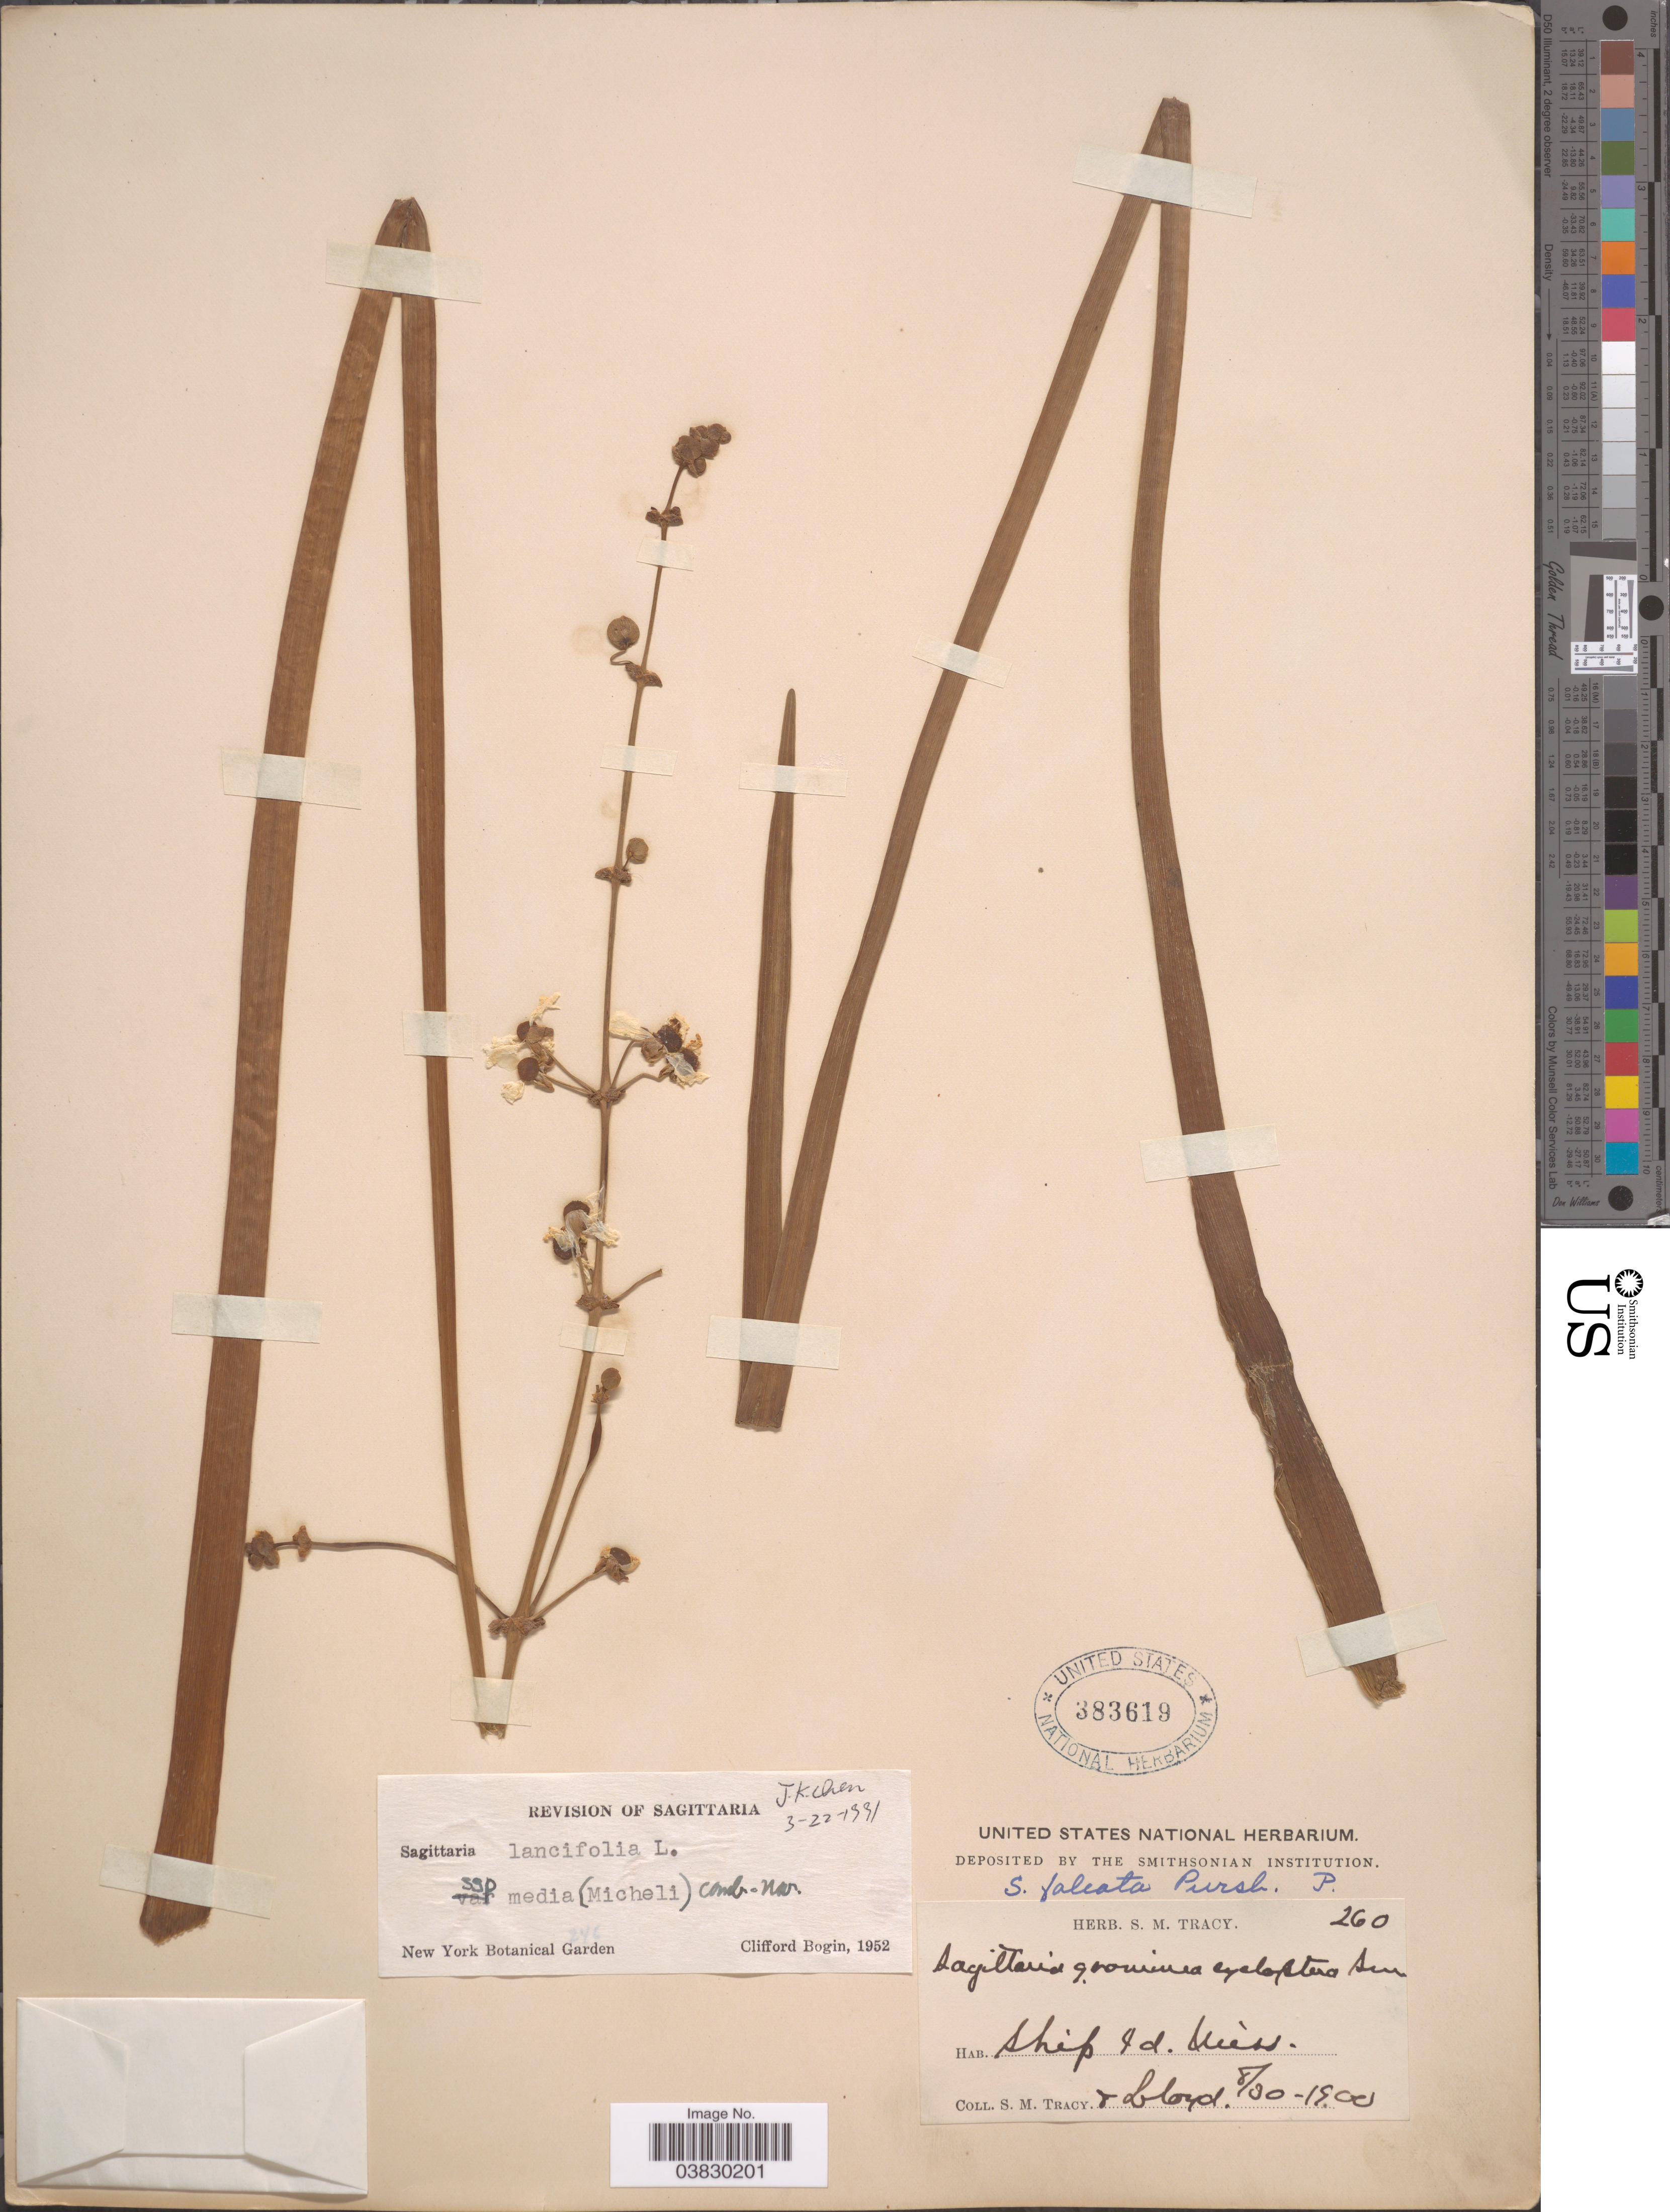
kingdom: Plantae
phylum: Tracheophyta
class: Liliopsida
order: Alismatales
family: Alismataceae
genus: Sagittaria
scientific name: Sagittaria lancifolia subsp. media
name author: (Micheli) Bogin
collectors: S. M. Tracy & -- Lloyd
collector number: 260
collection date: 1900-08-30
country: United States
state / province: Mississippi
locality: Ship Id.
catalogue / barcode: US 383619